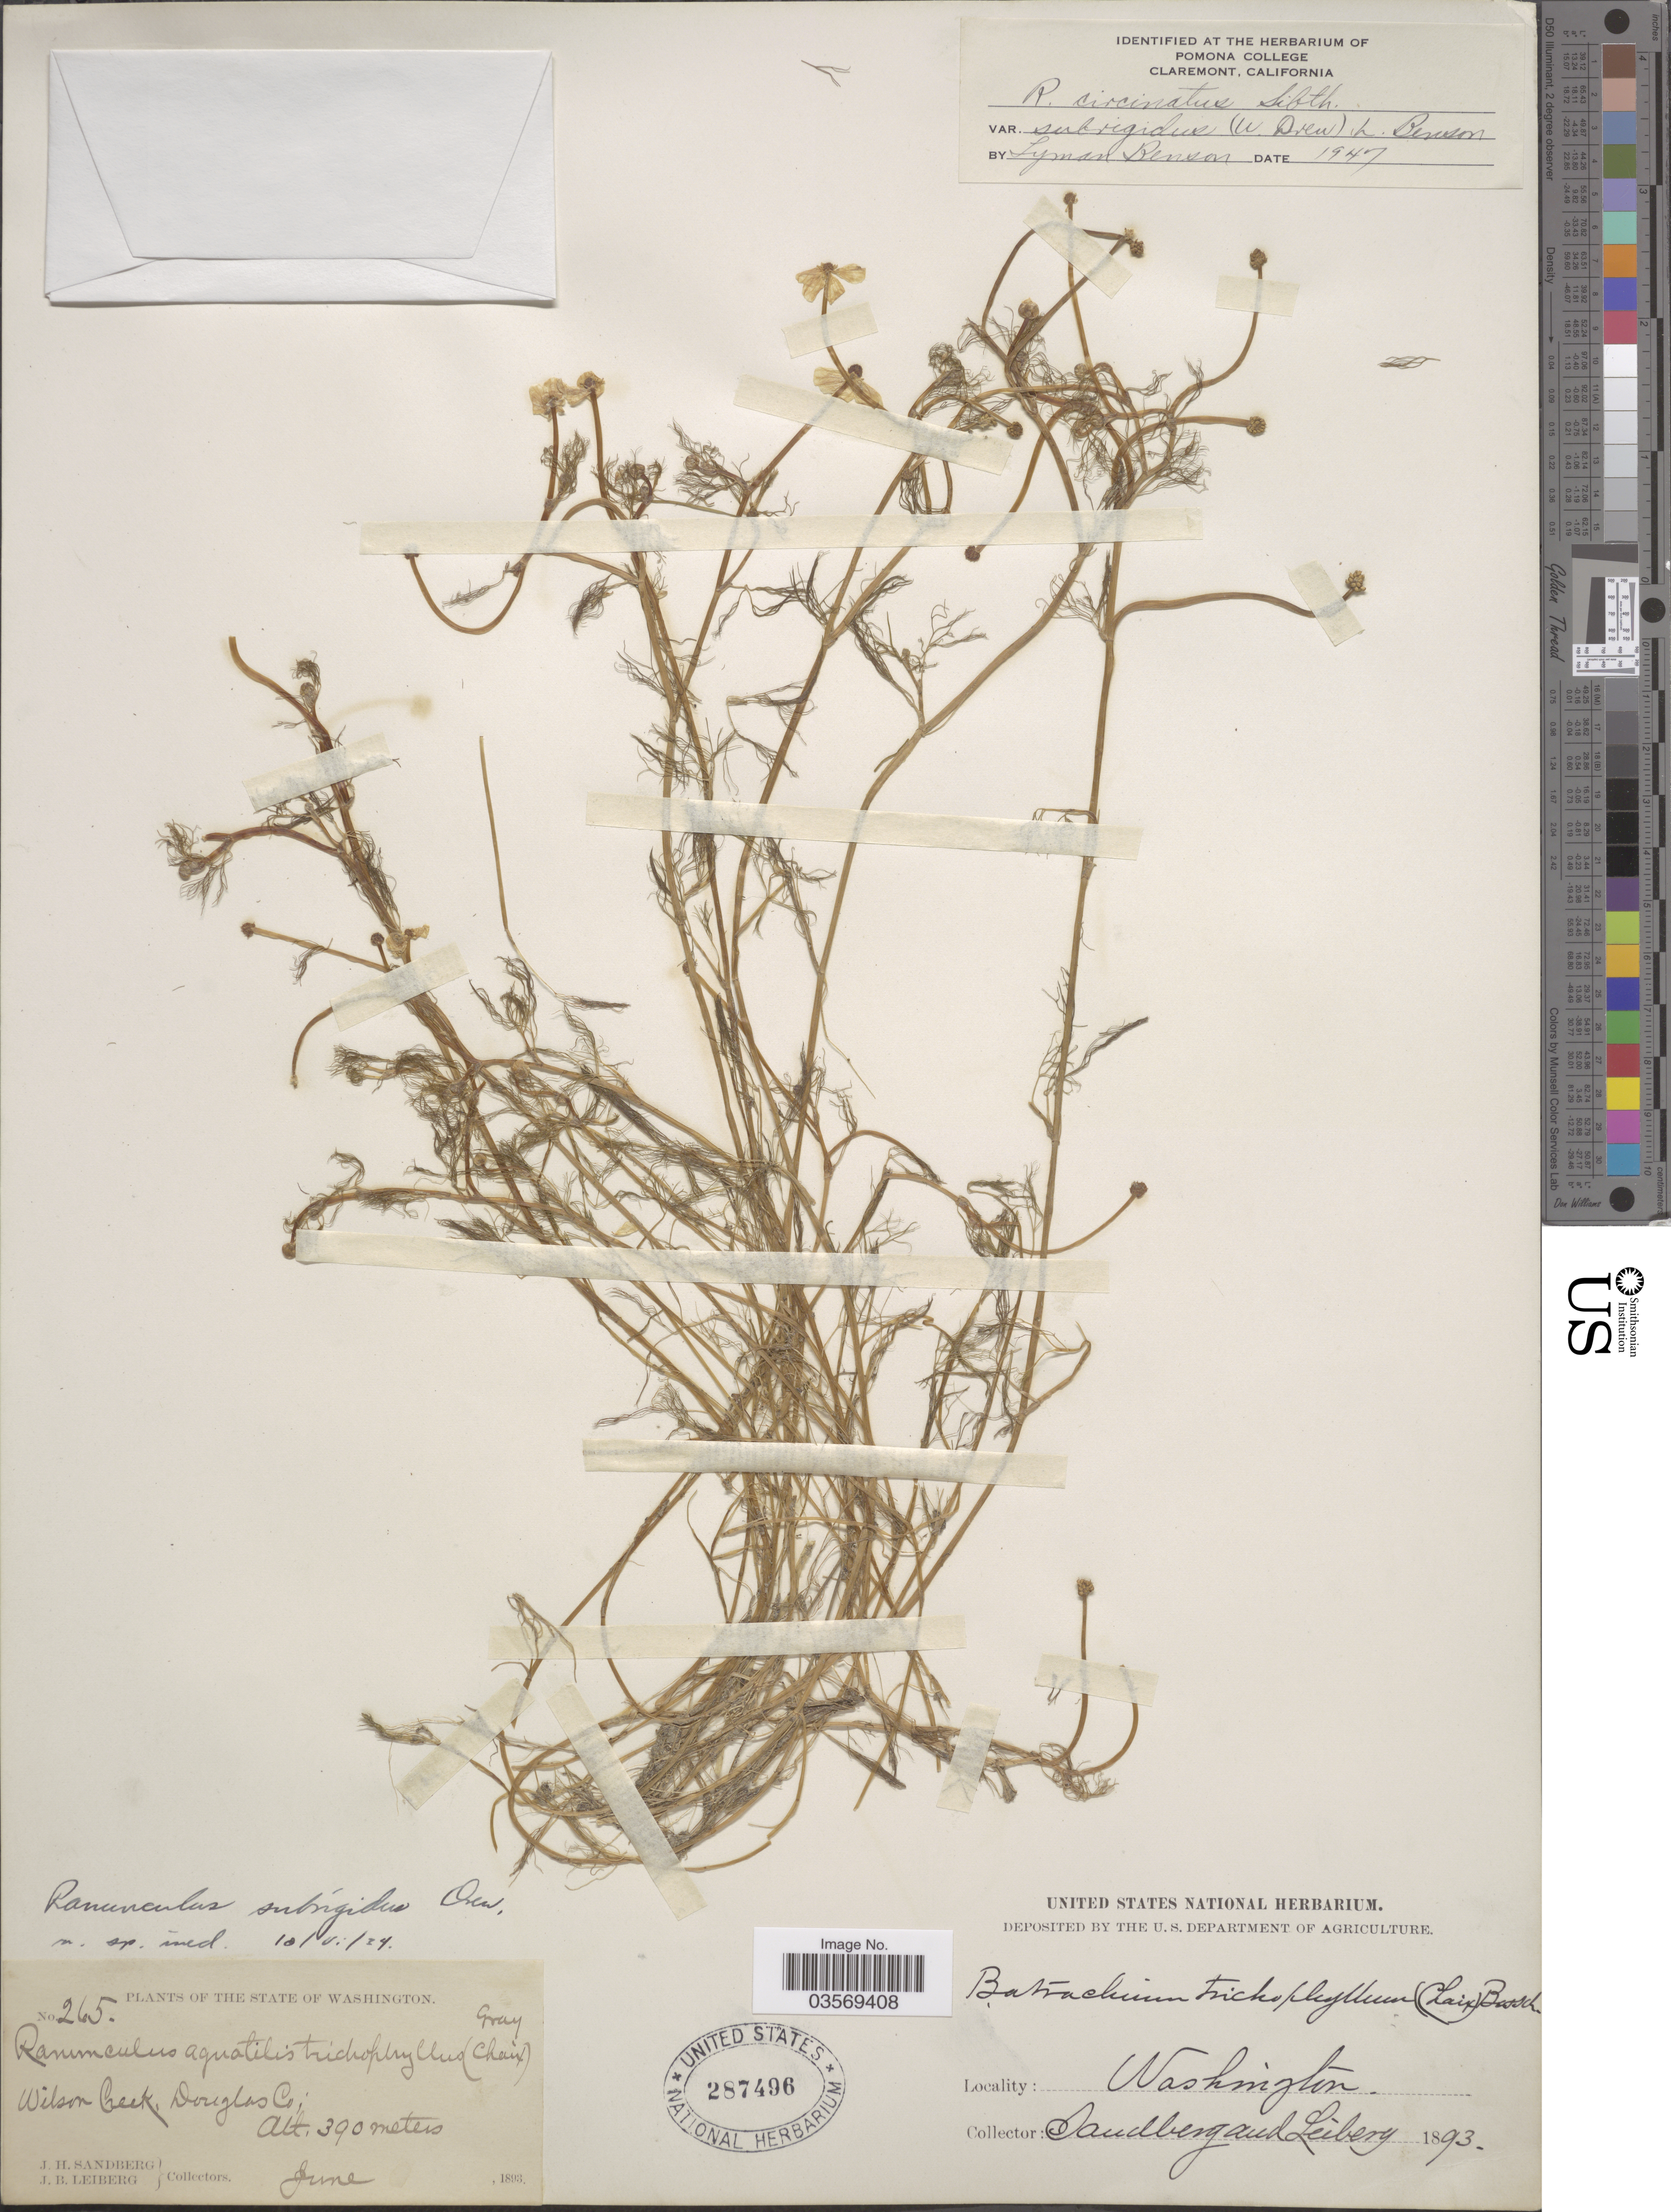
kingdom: Plantae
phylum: Tracheophyta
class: Magnoliopsida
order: Ranunculales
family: Ranunculaceae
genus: Ranunculus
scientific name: Ranunculus subrigidus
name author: W.B. Drew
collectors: J. H. Sandberg & J. B. Leiberg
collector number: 265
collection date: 1893-06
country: United States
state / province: Washington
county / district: Douglas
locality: Wilson Creek, Douglas Co.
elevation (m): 390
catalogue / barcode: US 287496